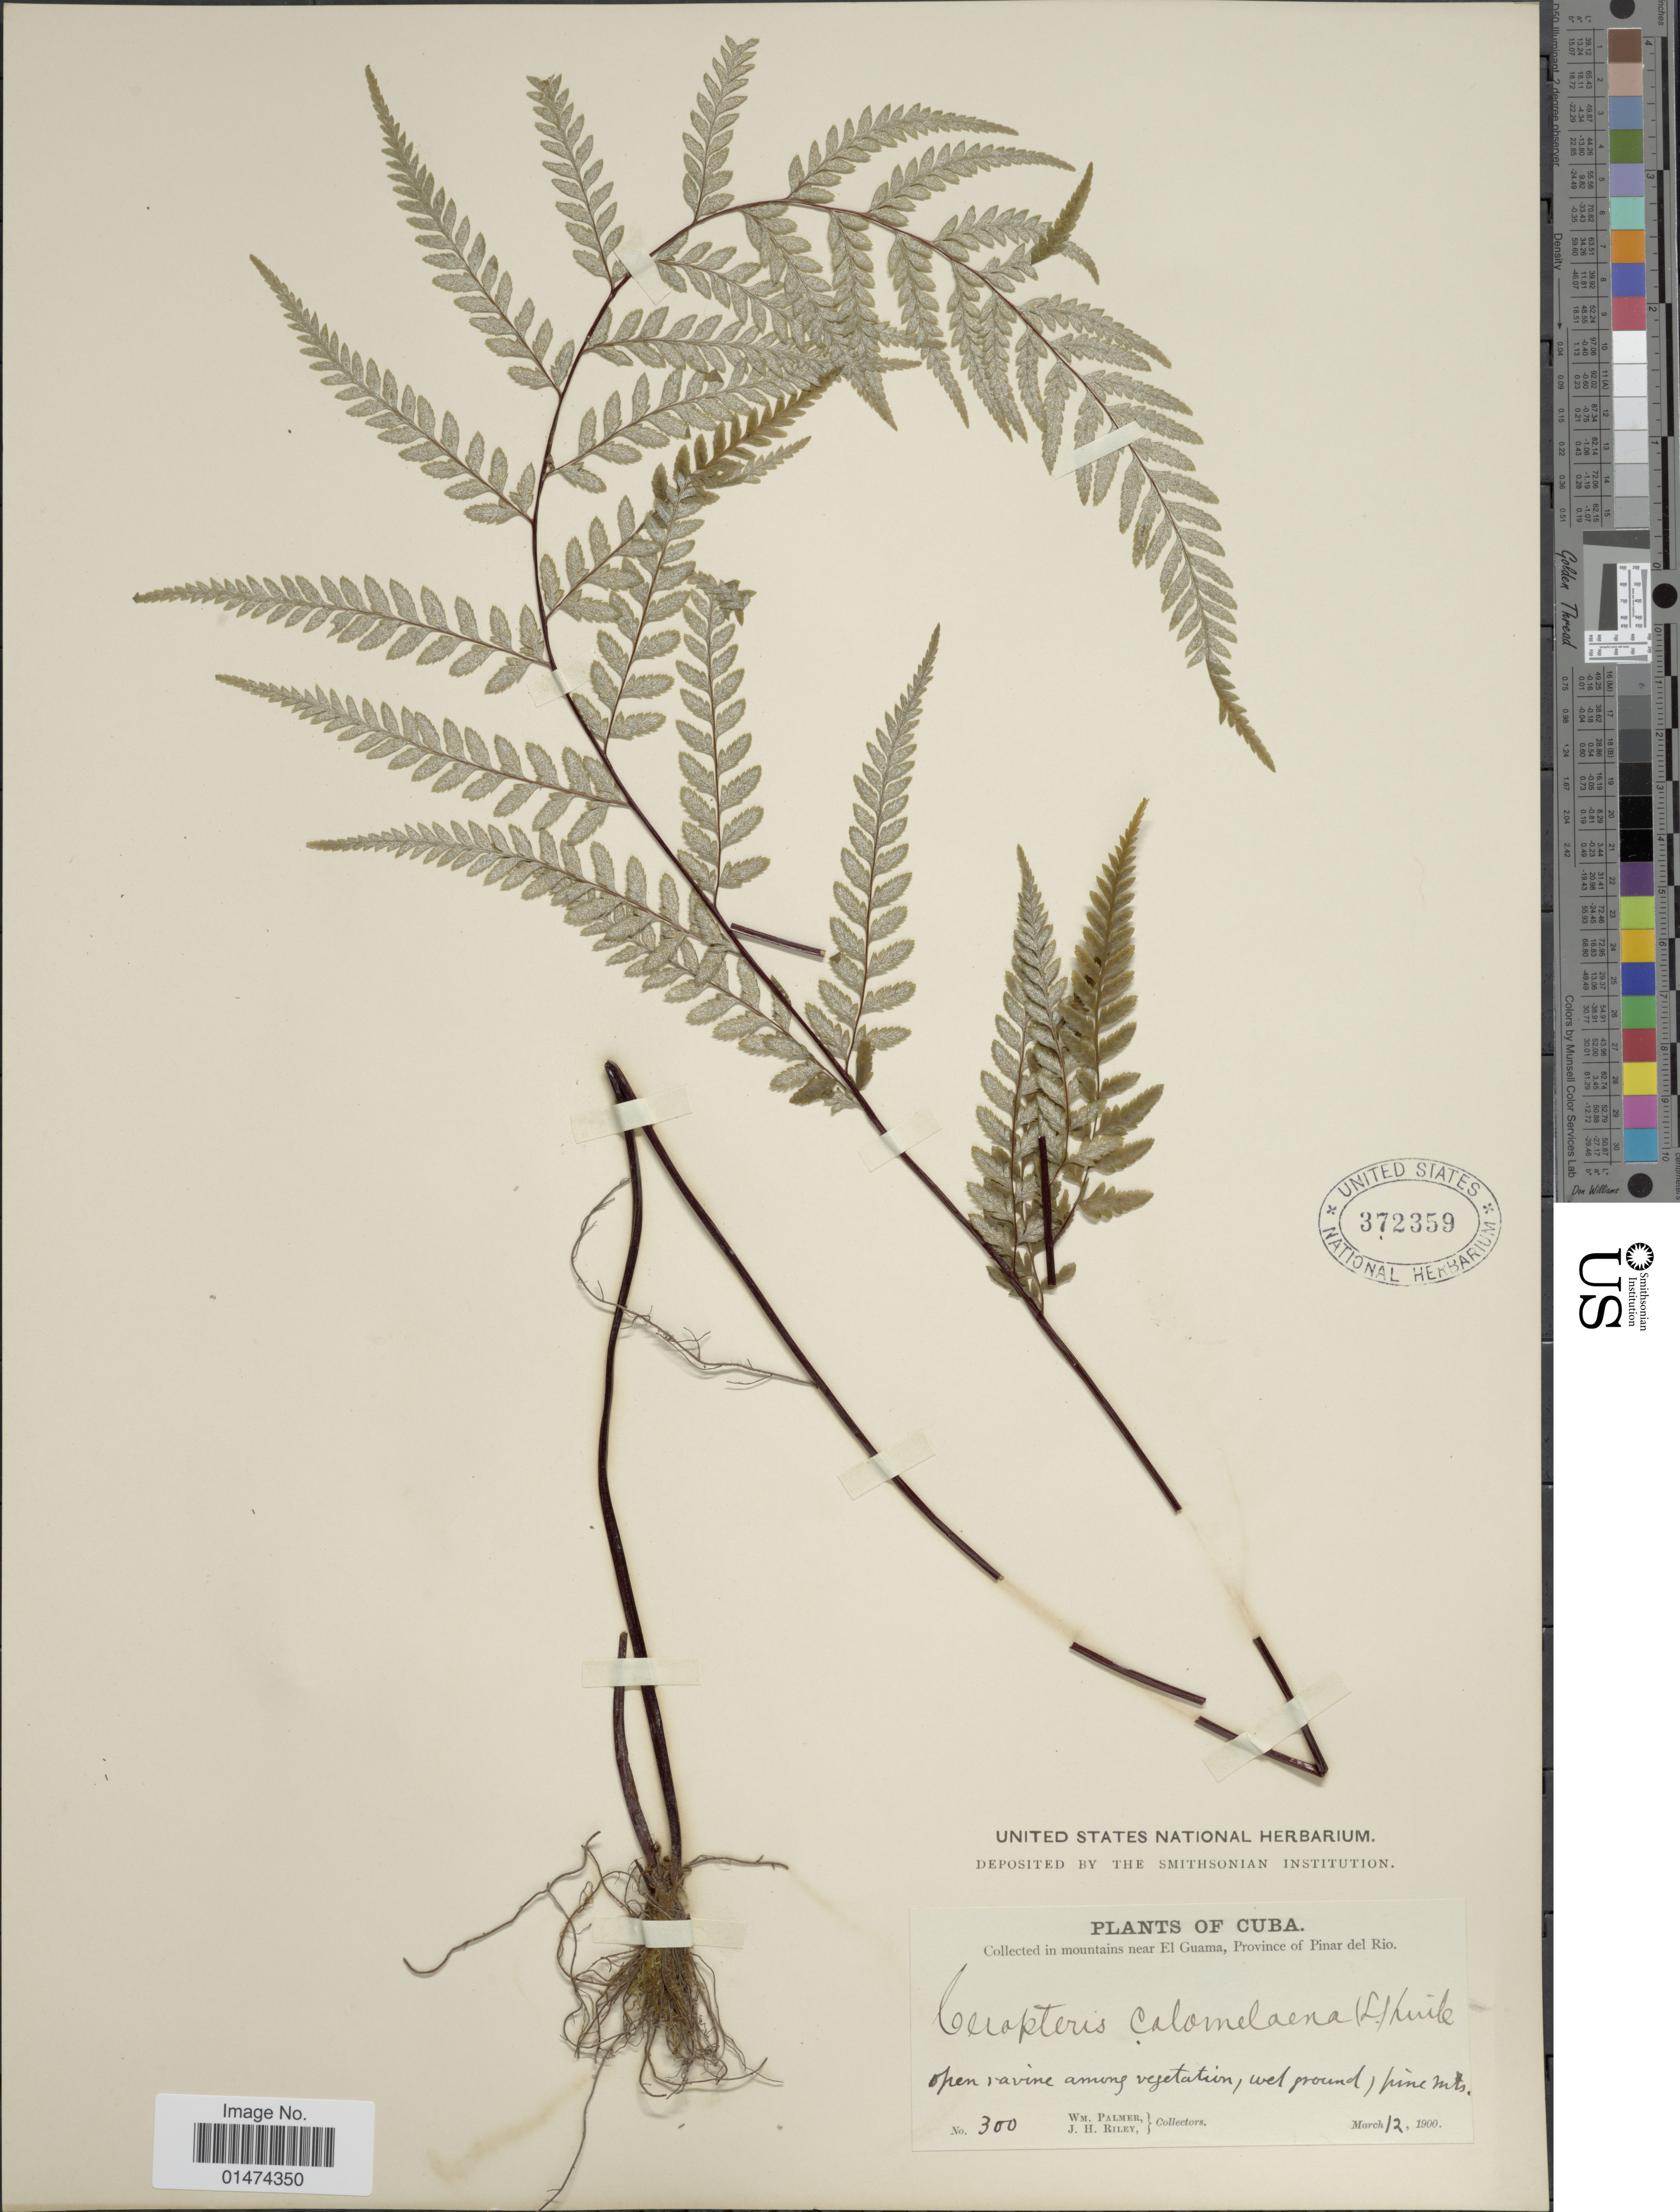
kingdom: Plantae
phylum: Tracheophyta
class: Polypodiopsida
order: Polypodiales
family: Pteridaceae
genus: Pityrogramma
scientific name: Pityrogramma calomelanos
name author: (L.) Link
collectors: W. Palmer & J. H. Riley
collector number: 300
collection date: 1900-03-12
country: Cuba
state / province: Pinar del Río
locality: Collected in mountains near El Guama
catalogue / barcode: US 372359